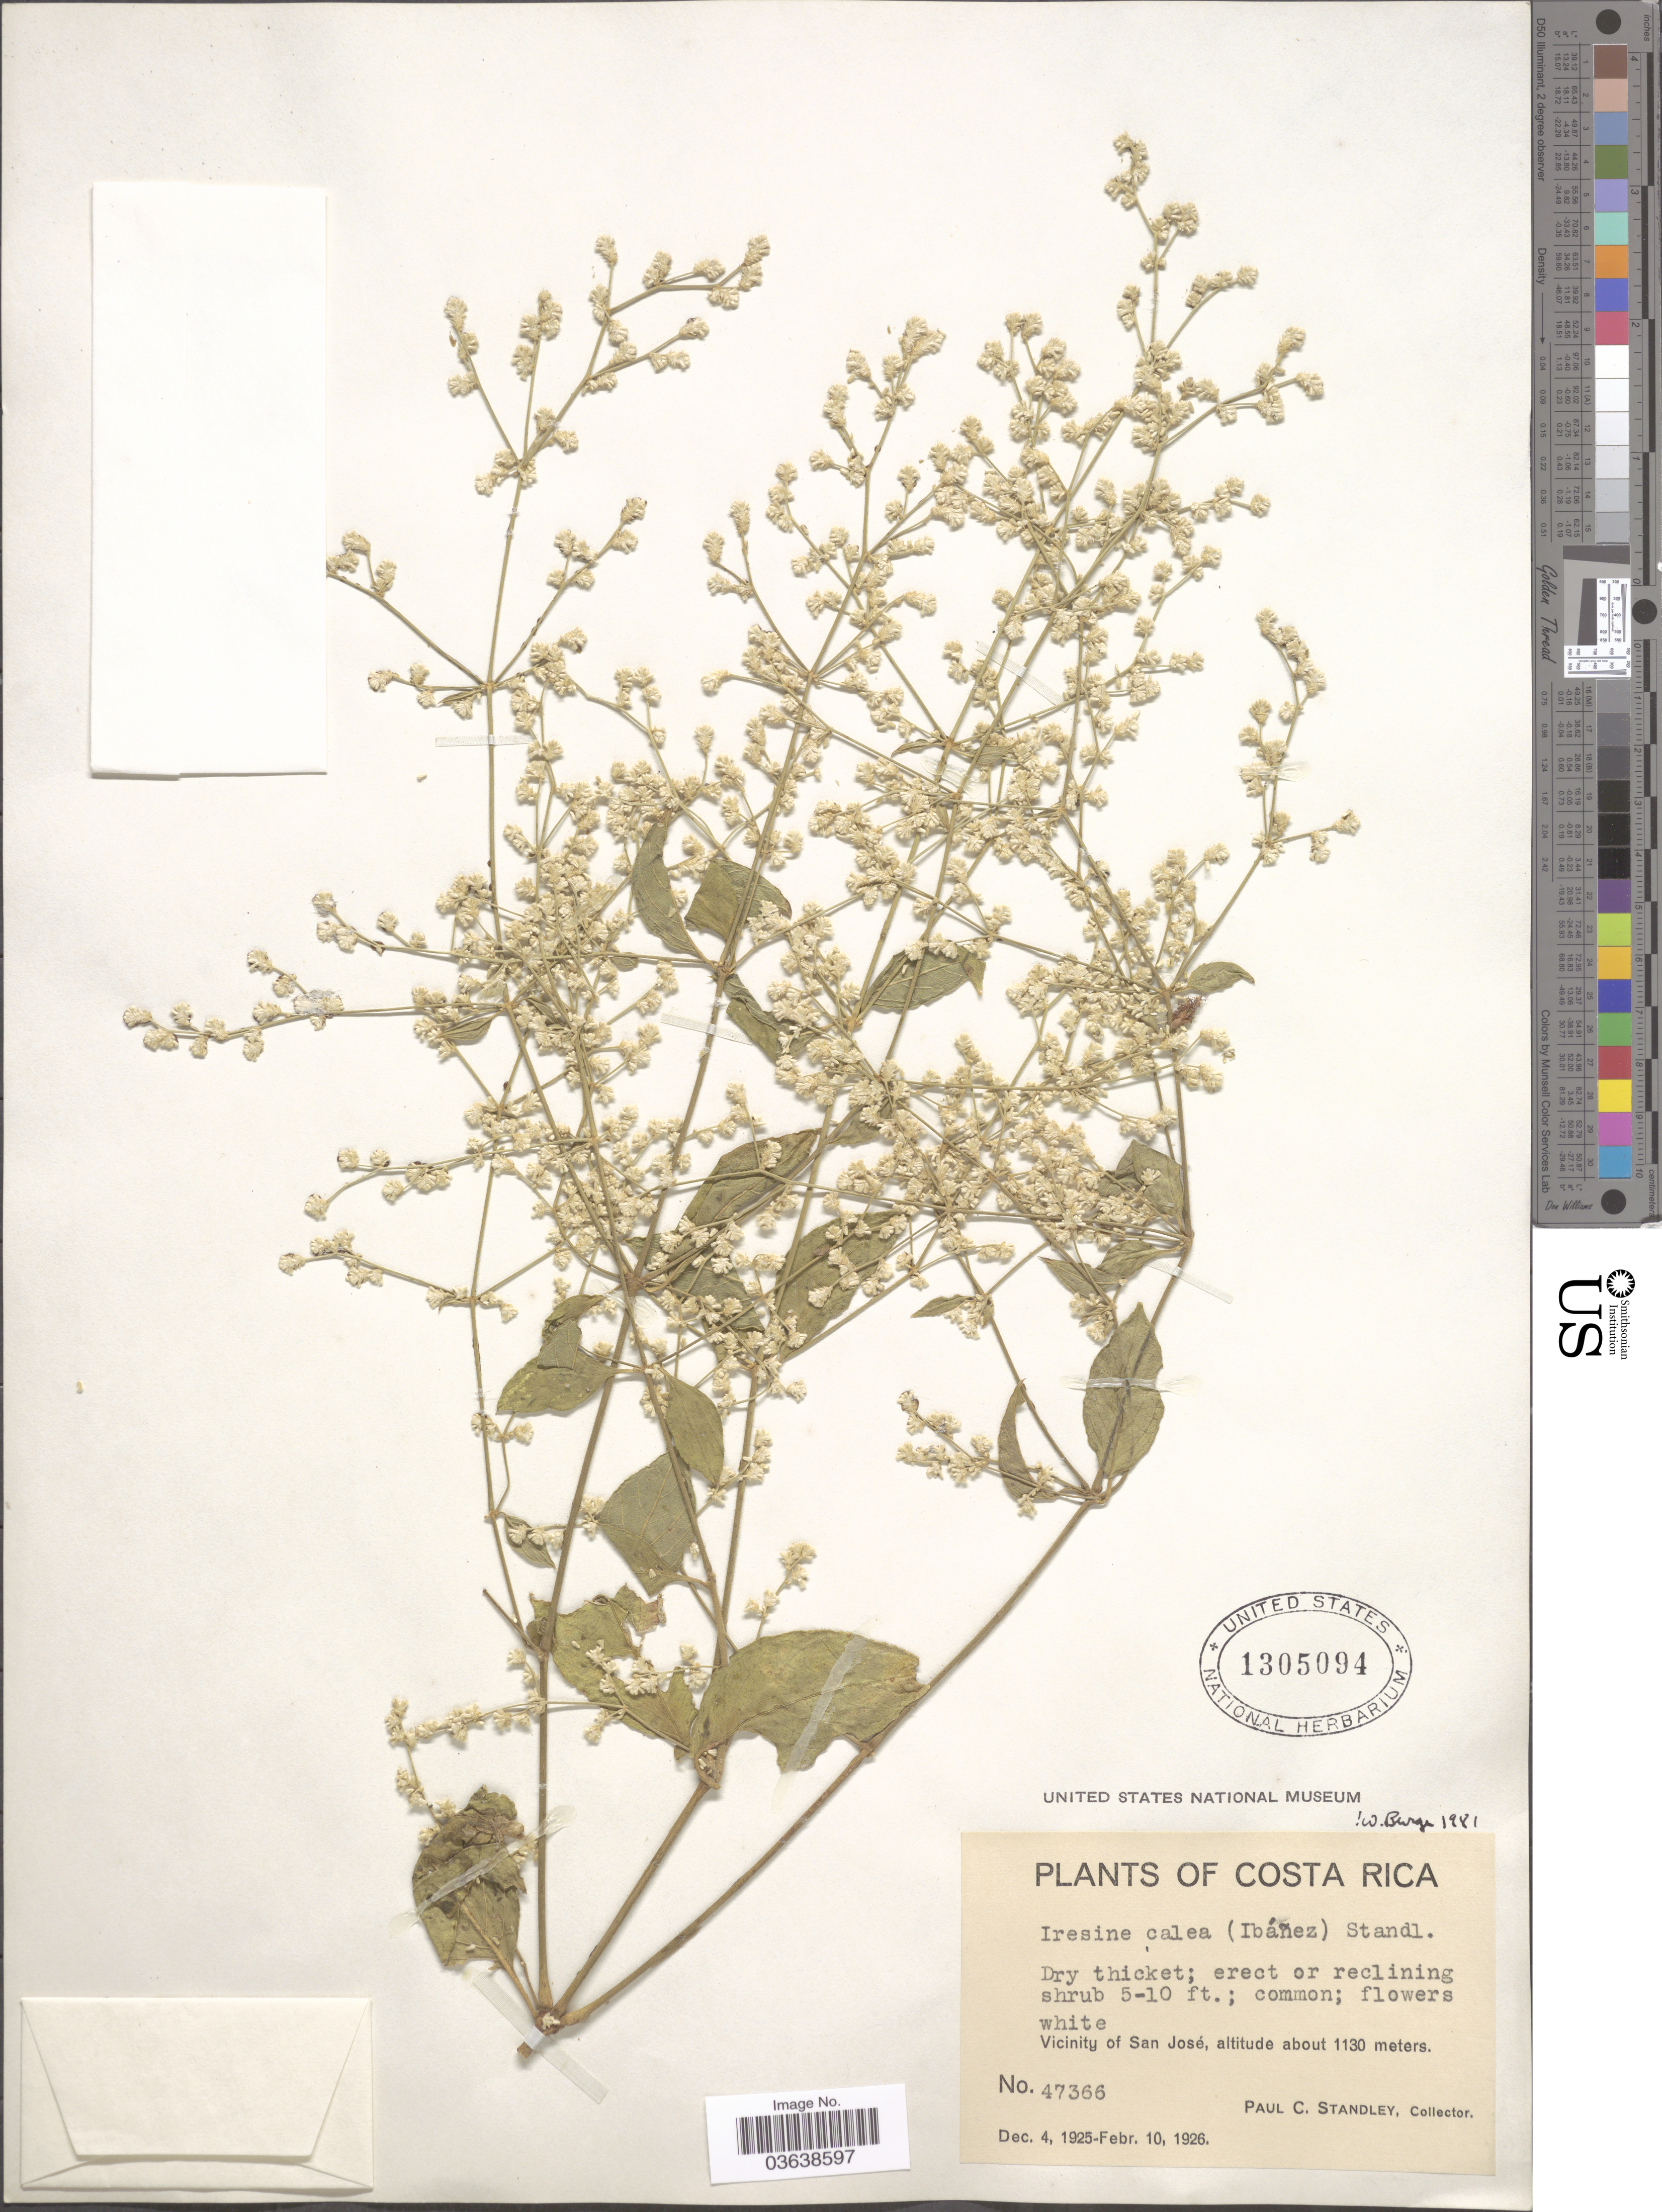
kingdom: Plantae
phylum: Tracheophyta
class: Magnoliopsida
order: Caryophyllales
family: Amaranthaceae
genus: Iresine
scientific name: Iresine calea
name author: (Ibáñez) Standl.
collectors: P. C. Standley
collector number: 47366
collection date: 1925-12-04/1926-02-10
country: Costa Rica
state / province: San José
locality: Vicinity of San José.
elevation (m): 1130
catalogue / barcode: US 1305094